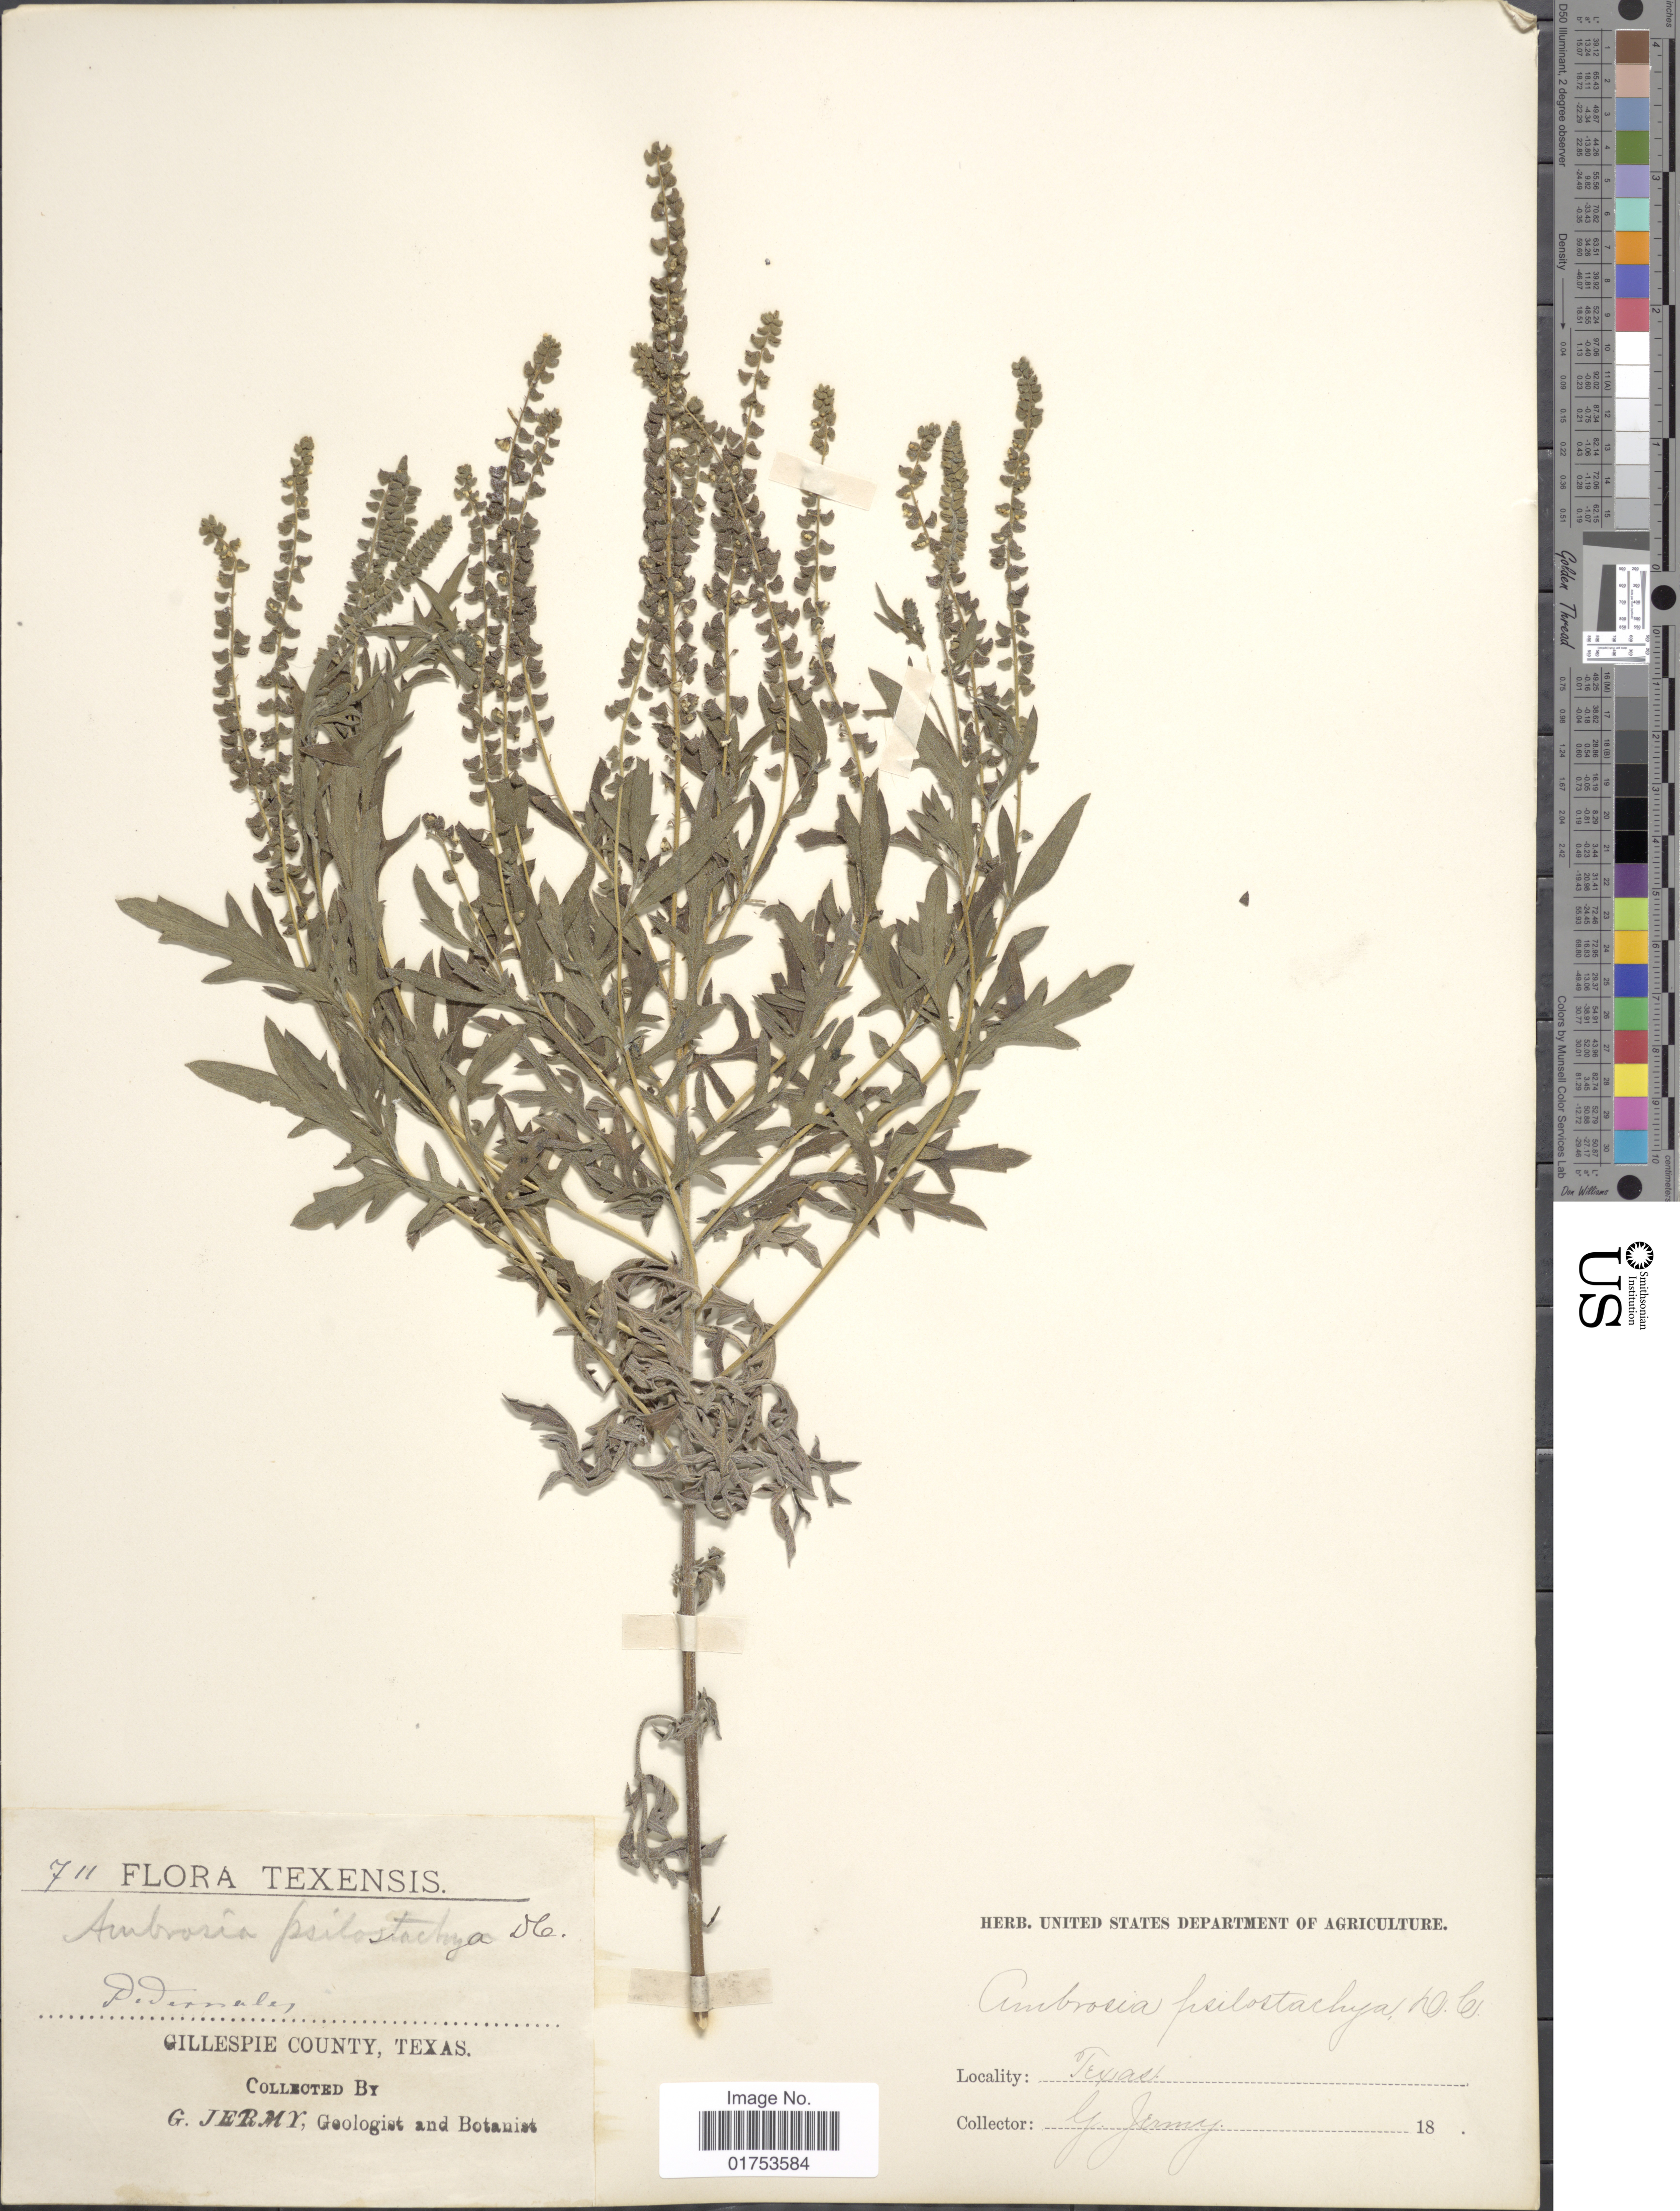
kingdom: Plantae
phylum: Tracheophyta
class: Magnoliopsida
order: Asterales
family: Asteraceae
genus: Ambrosia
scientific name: Ambrosia psilostachya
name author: DC.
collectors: G. Jermy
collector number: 711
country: United States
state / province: Texas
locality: Gillespie County